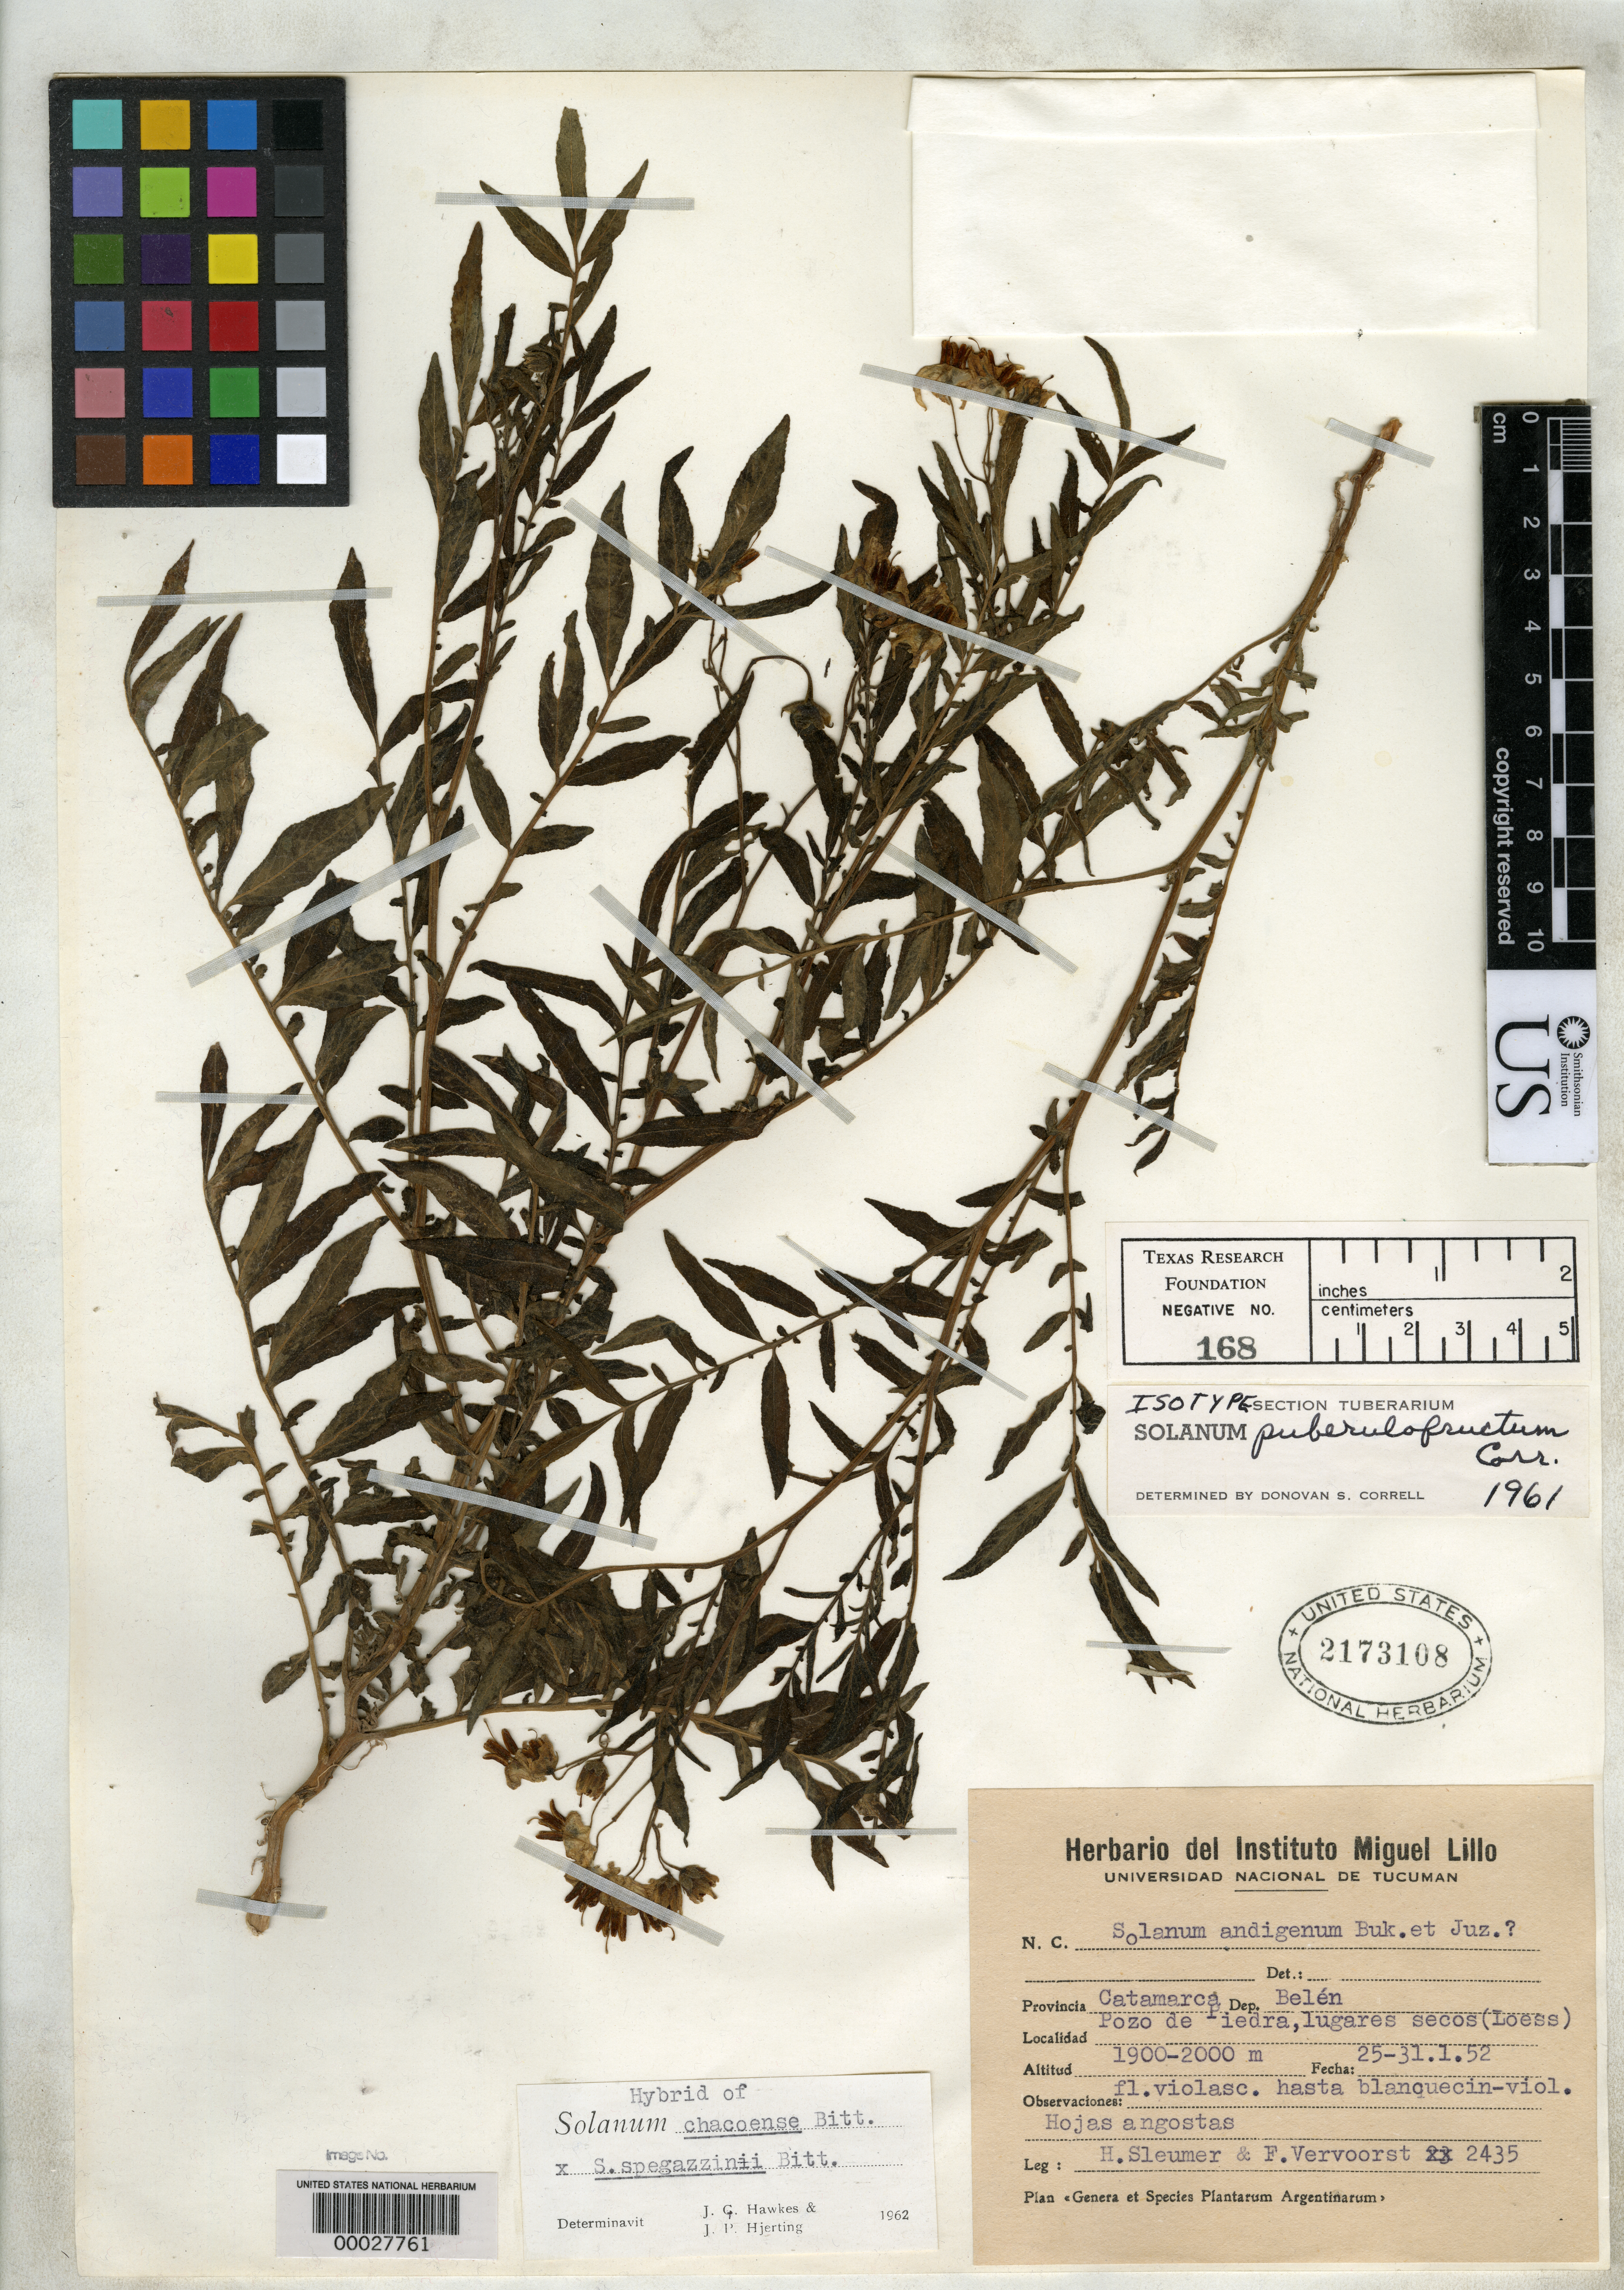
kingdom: Plantae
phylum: Tracheophyta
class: Magnoliopsida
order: Solanales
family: Solanaceae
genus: Solanum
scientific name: Solanum puberulofructum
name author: Correll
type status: Isotype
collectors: H. O. Sleumer & F. B. Vervoorst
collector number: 2435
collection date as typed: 25 Jan 1952 to 31 Jan 1952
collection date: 1952-01-25/1952-01-31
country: Argentina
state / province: Catamarca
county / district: Belén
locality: Belen, Pozo de Piedra.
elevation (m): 1900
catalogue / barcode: US 2173108